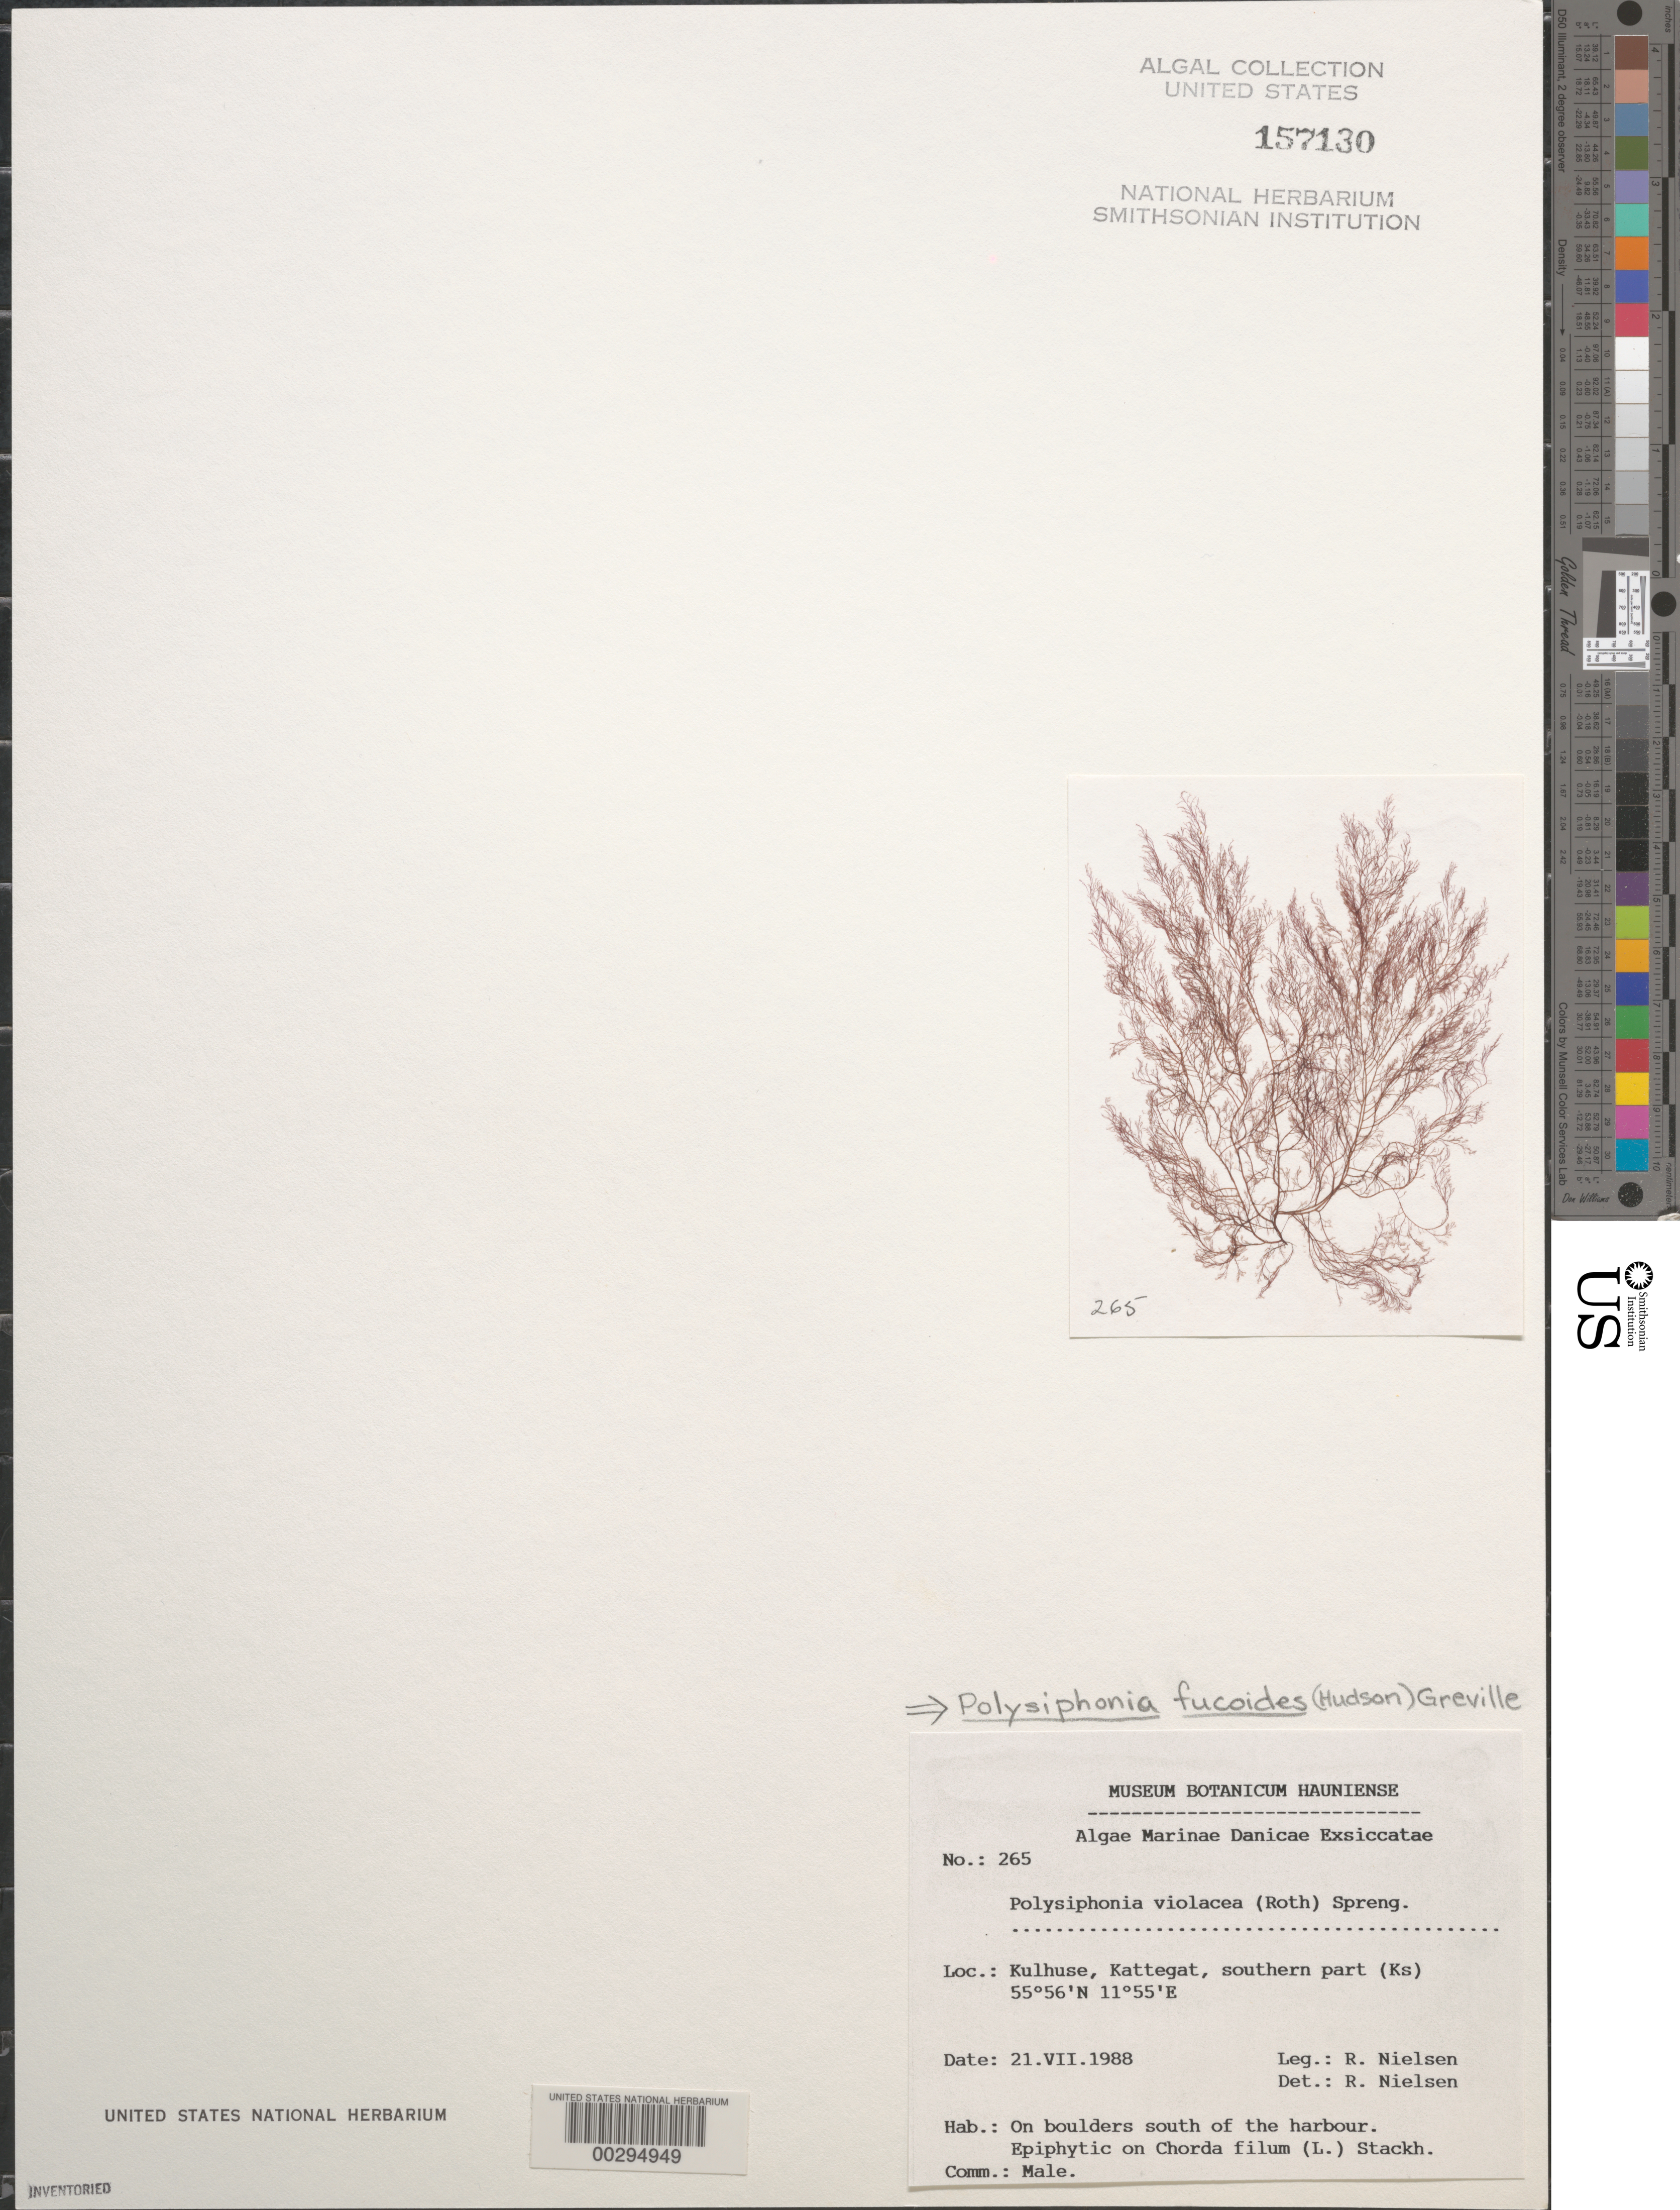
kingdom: Plantae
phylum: Rhodophyta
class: Florideophyceae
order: Ceramiales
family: Rhodomelaceae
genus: Vertebrata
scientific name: Vertebrata fucoides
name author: (Hudson) Kuntze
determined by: Algae name updating Project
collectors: R. Nielsen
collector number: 265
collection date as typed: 21 Jul 1988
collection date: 1988-07-21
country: Denmark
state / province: Hovedstaden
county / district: Frederikssund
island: Sjaelland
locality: Kulhuse, on boulders south of the harbour, Kattegat, southern part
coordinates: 55 56'N, 11 55'E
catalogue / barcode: US 157130